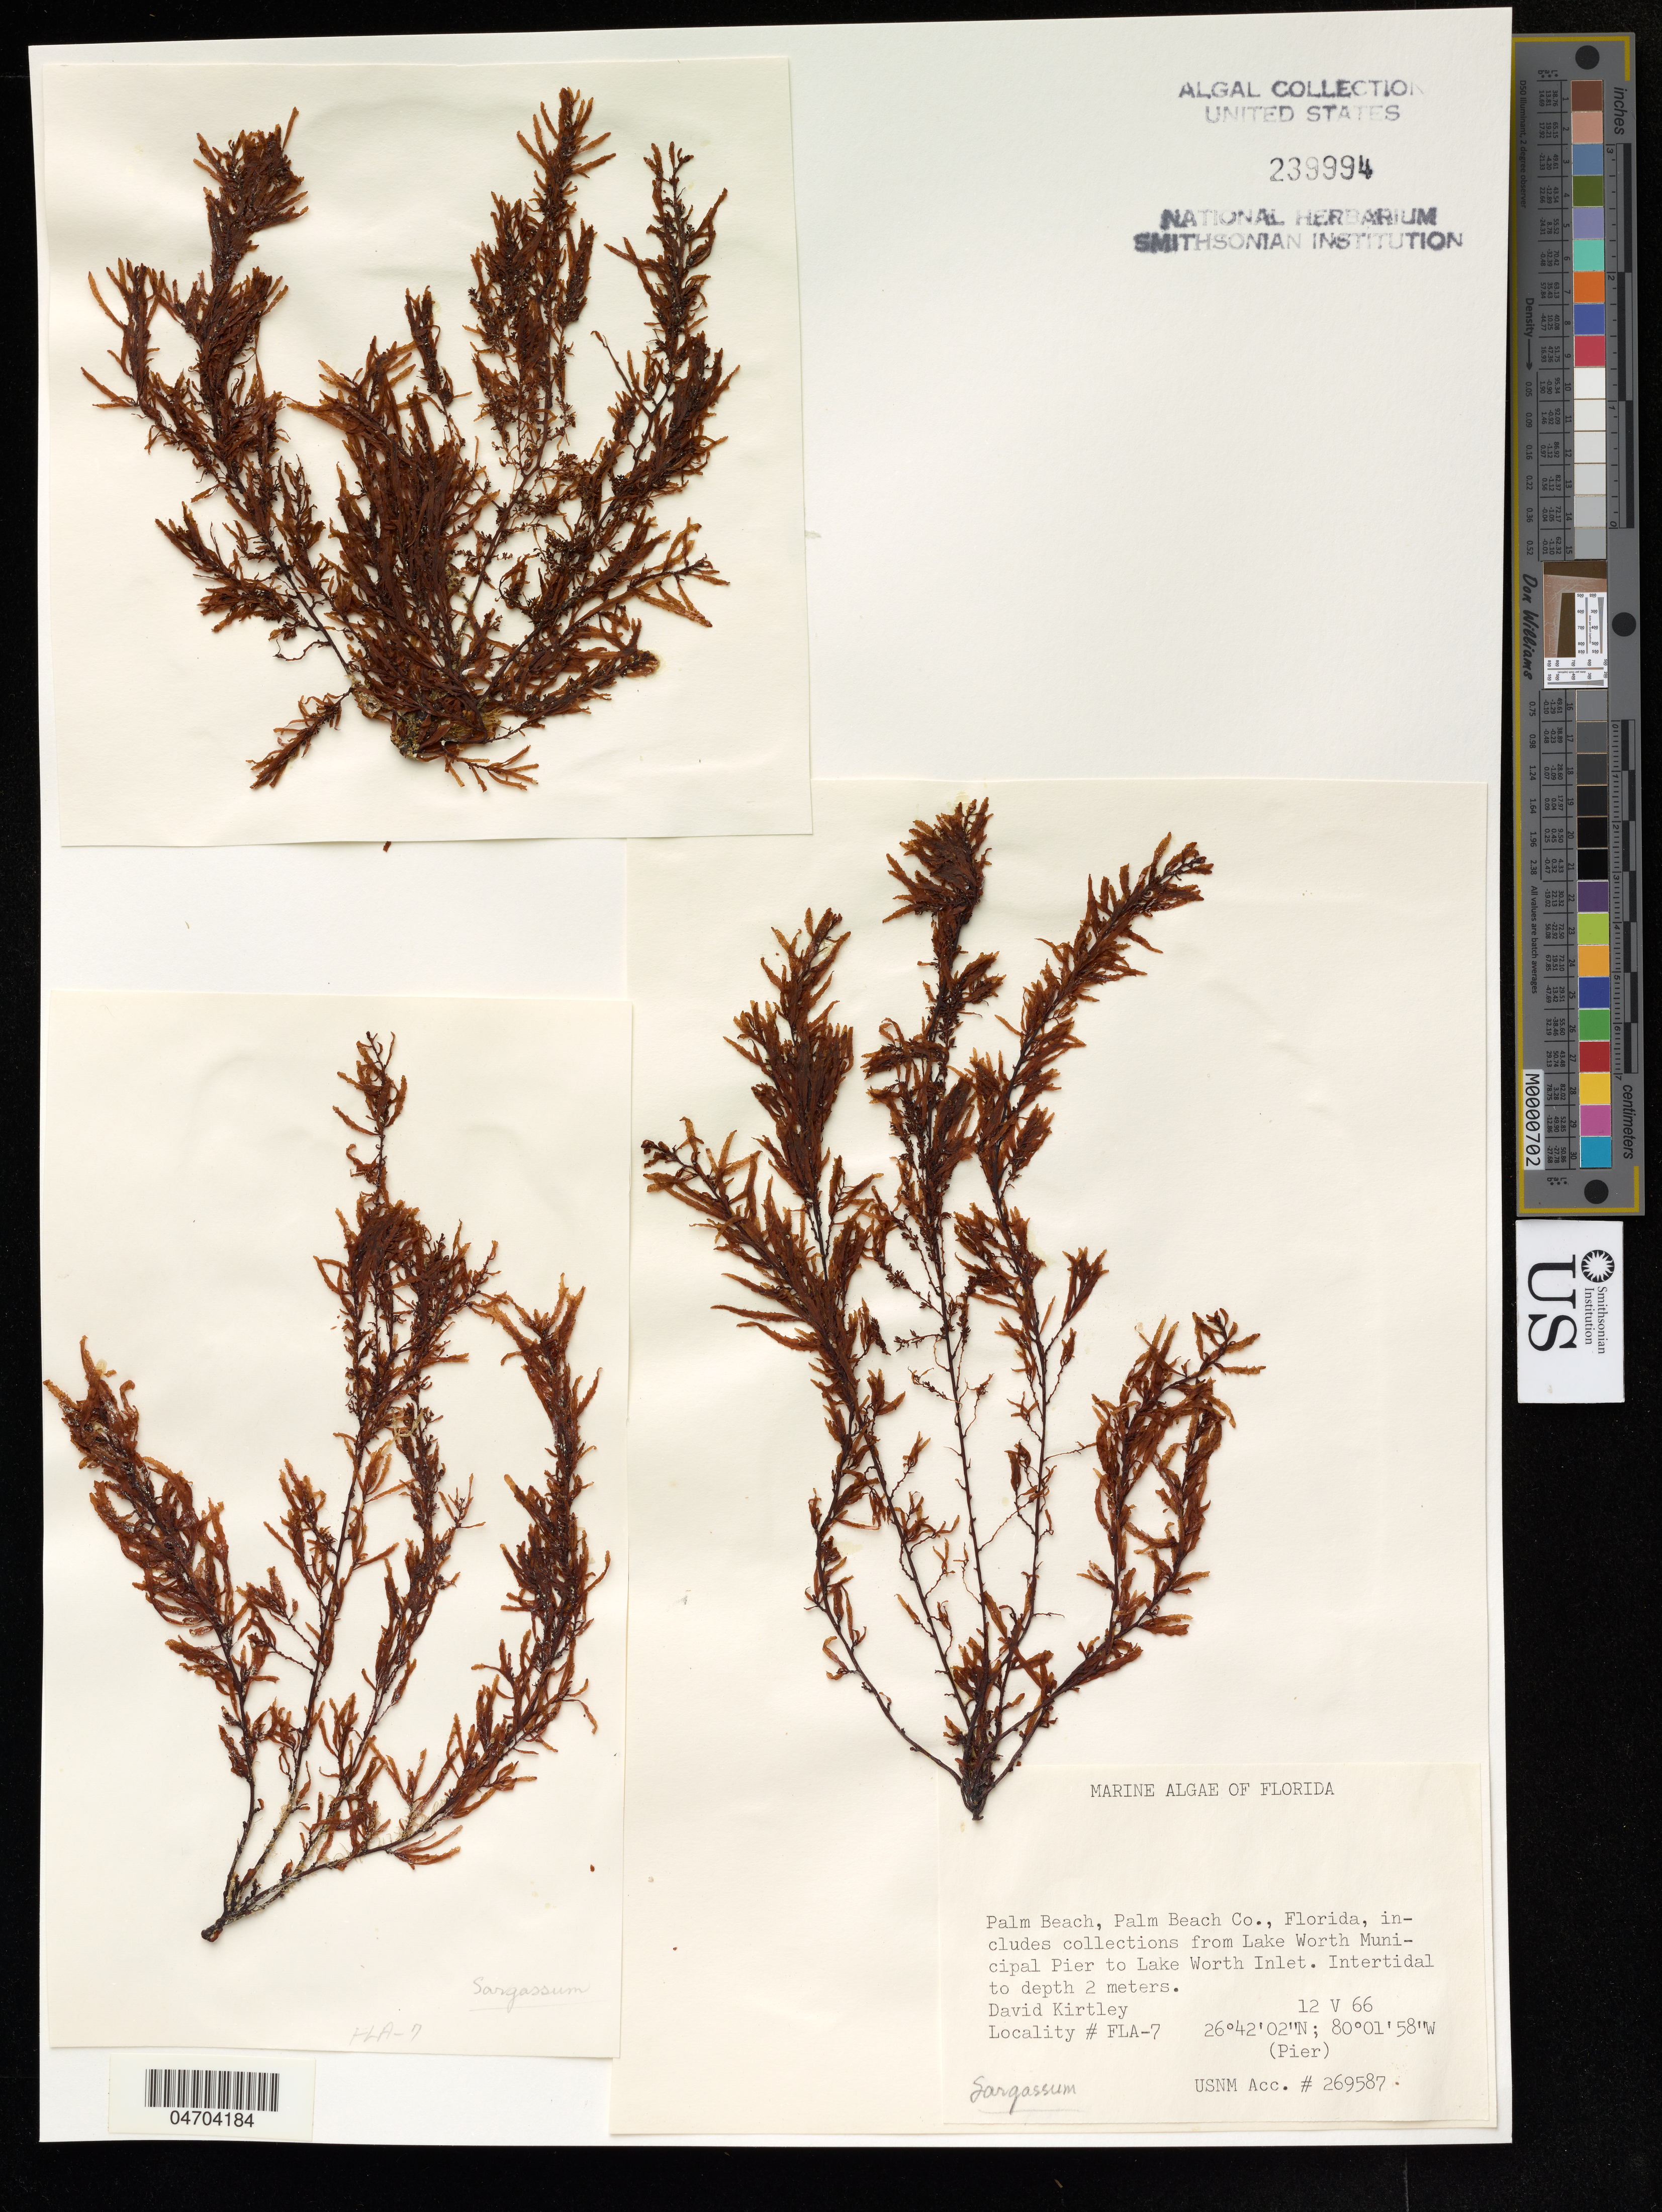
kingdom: Chromista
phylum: Ochrophyta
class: Phaeophyceae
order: Fucales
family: Sargassaceae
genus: Sargassum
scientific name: Sargassum sp.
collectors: D. Kirtley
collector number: FLA-7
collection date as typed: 12 May 66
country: United States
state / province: Florida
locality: Palm Beach, Palm Beach Co., includes collections from Lake Worth Municipal Pier to Lake Worth Inlet.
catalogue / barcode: US 269587